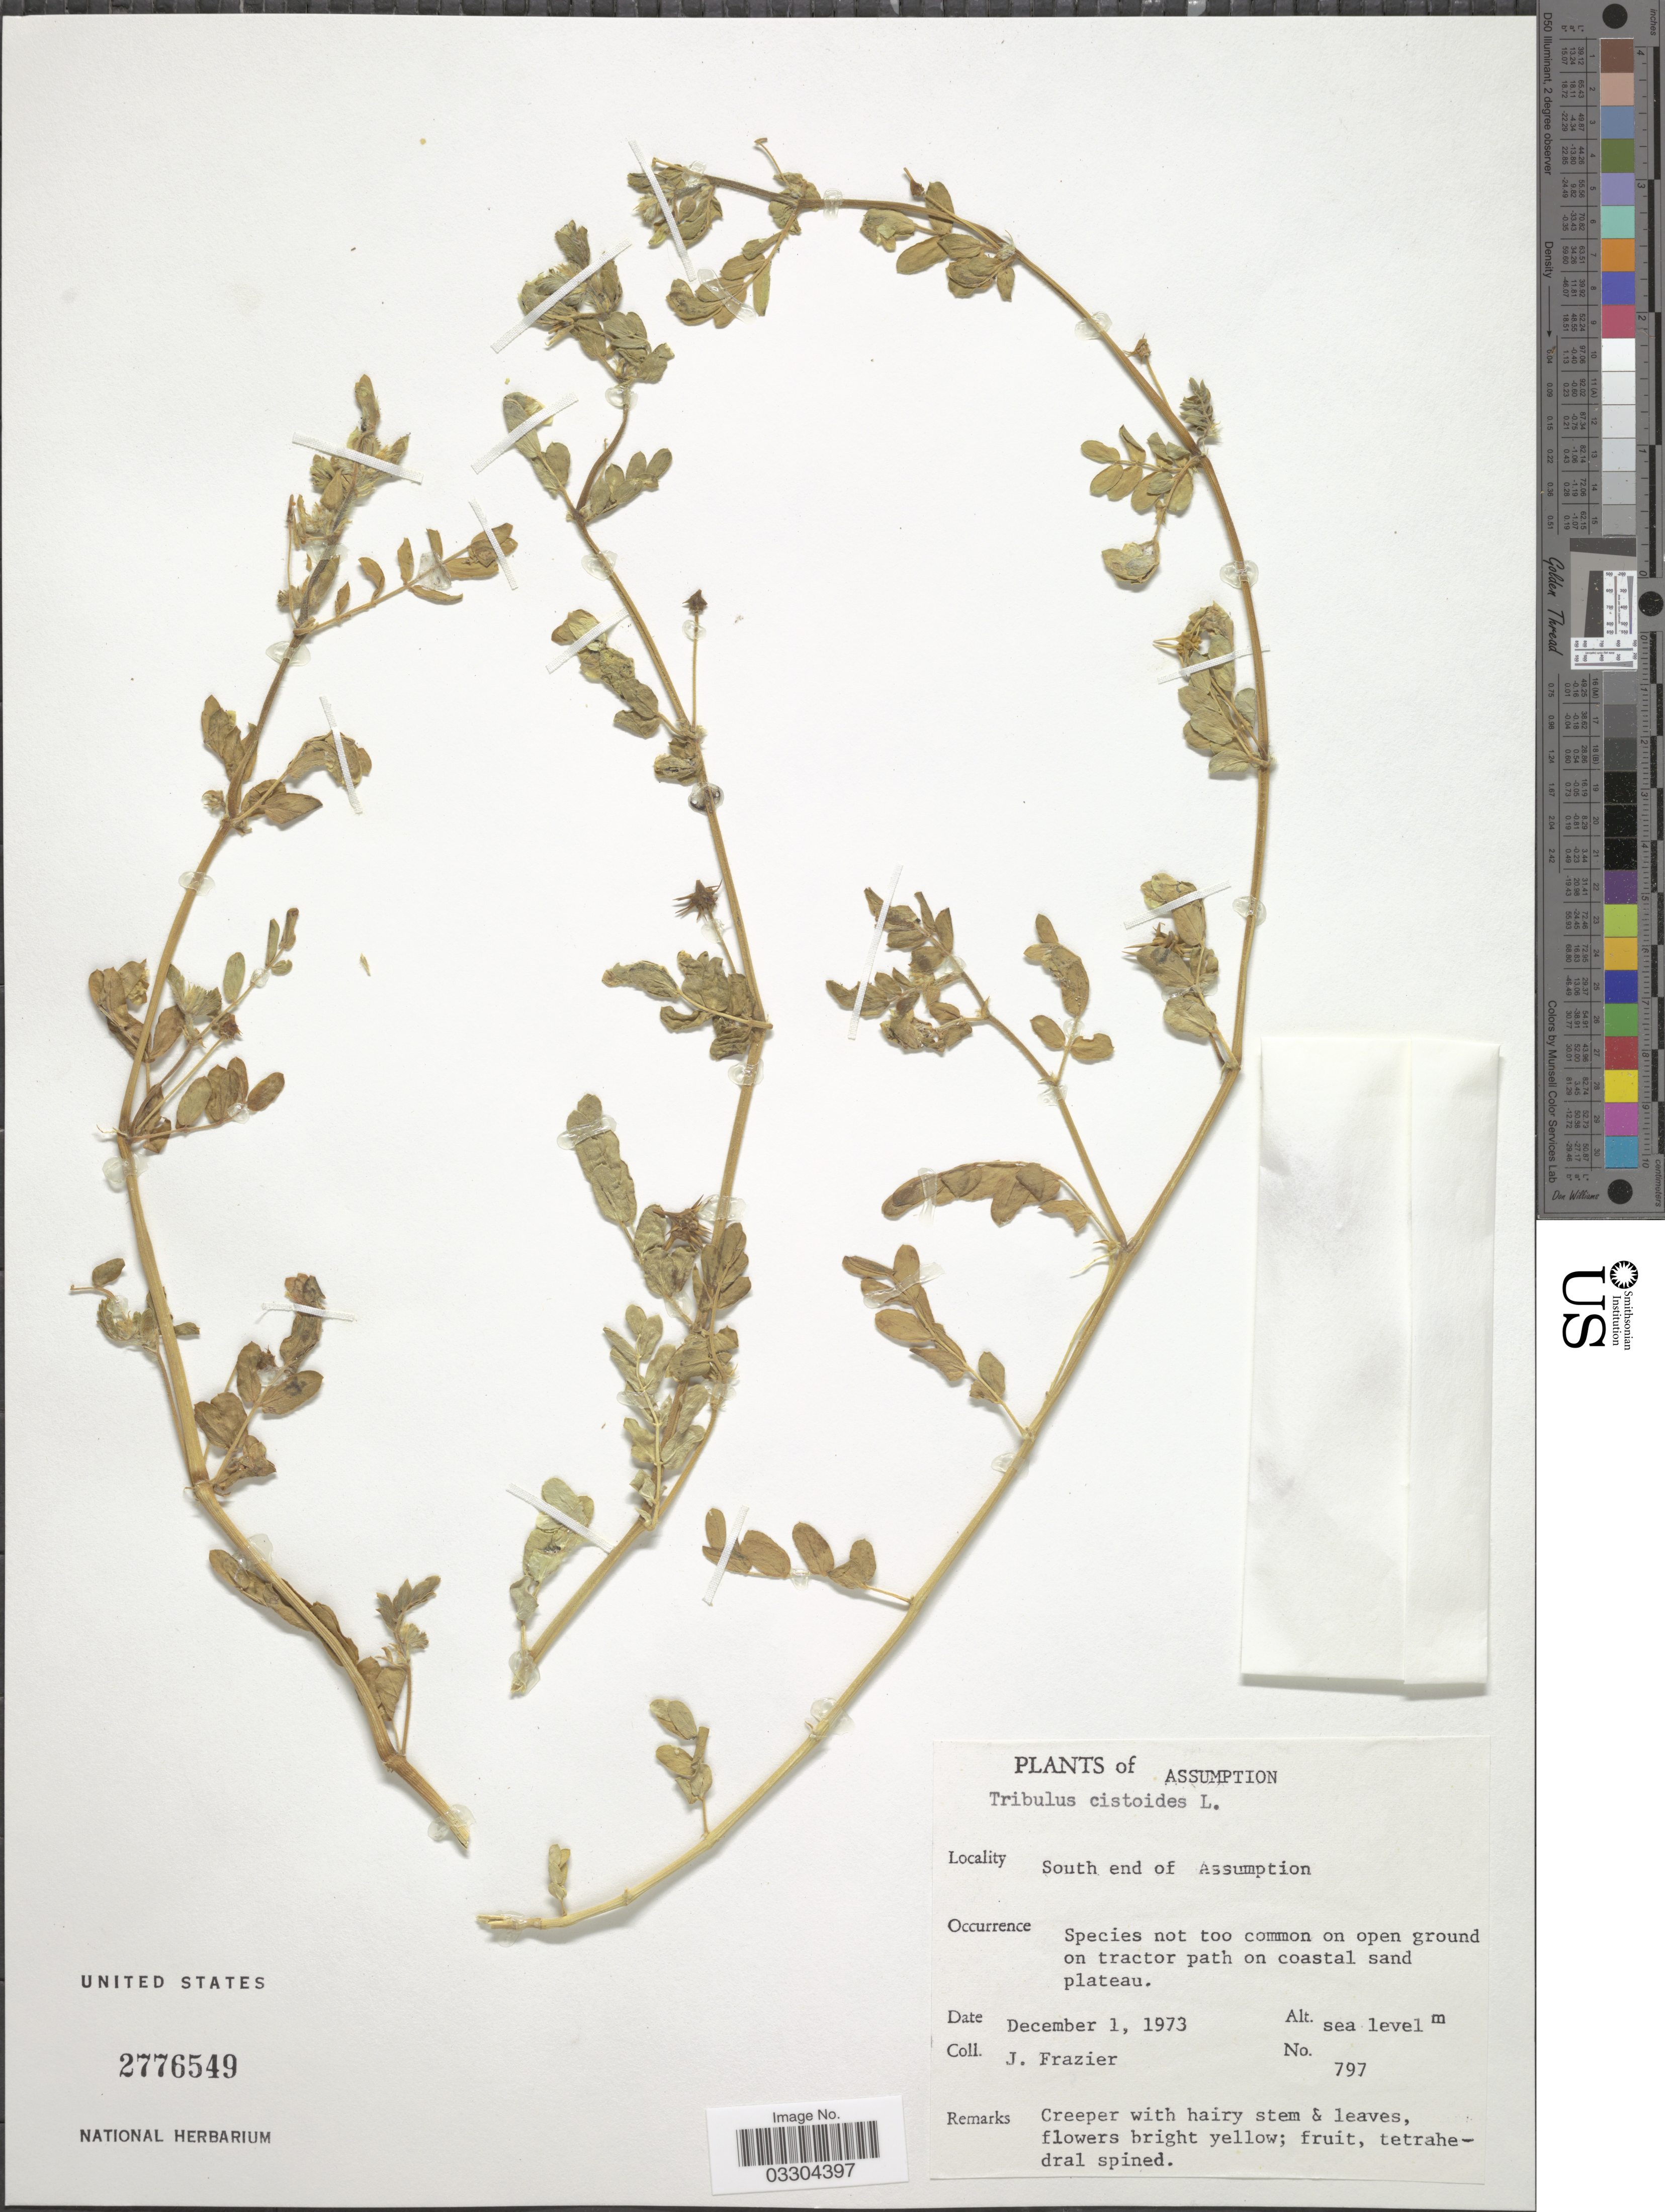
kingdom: Plantae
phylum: Tracheophyta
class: Magnoliopsida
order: Zygophyllales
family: Zygophyllaceae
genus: Tribulus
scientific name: Tribulus cistoides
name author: L.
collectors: J. Frazier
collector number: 797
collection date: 1973-12-01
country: Seychelles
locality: Assumption. South end of Assumption.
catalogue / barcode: US 2776549